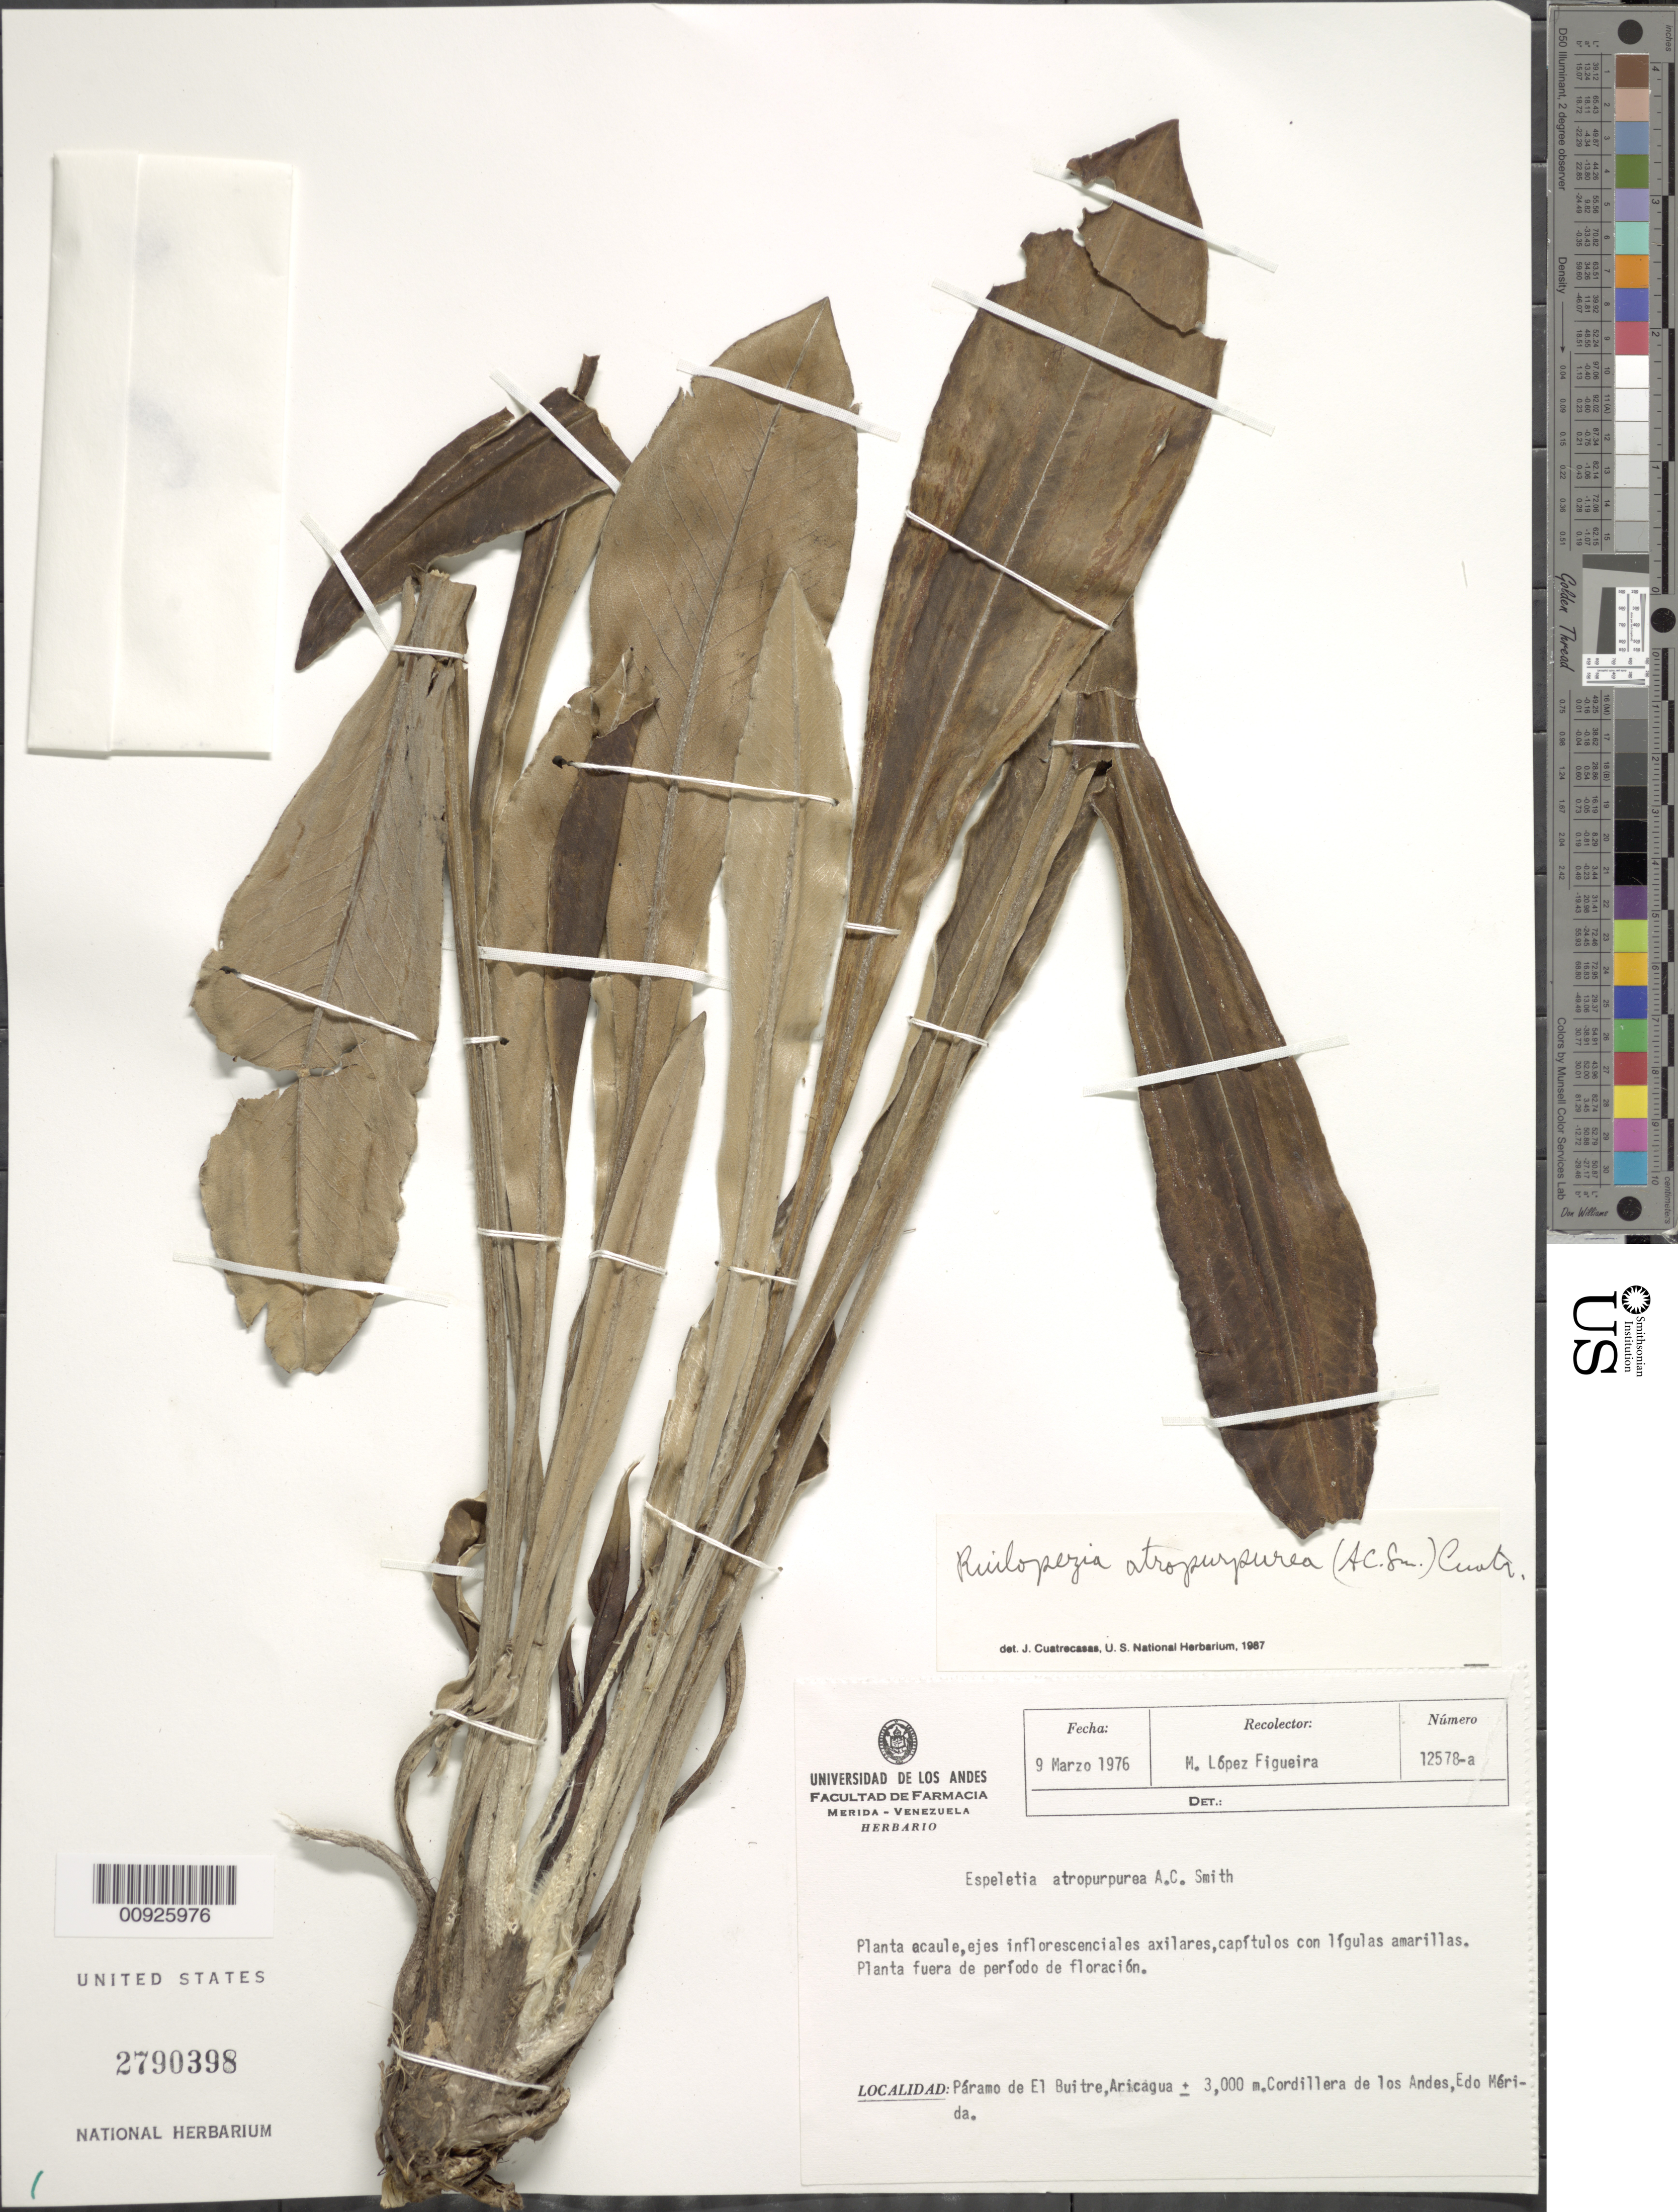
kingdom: Plantae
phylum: Tracheophyta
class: Magnoliopsida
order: Asterales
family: Asteraceae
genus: Ruilopezia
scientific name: Ruilopezia atropurpurea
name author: (A.C. Sm.) Cuatrec.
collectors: M. López Figueiras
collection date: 1976-03-09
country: Venezuela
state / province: Mérida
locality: P. de El Buitre. Aricagua, Cordillera de los Andes.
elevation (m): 3000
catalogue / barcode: US 2790398